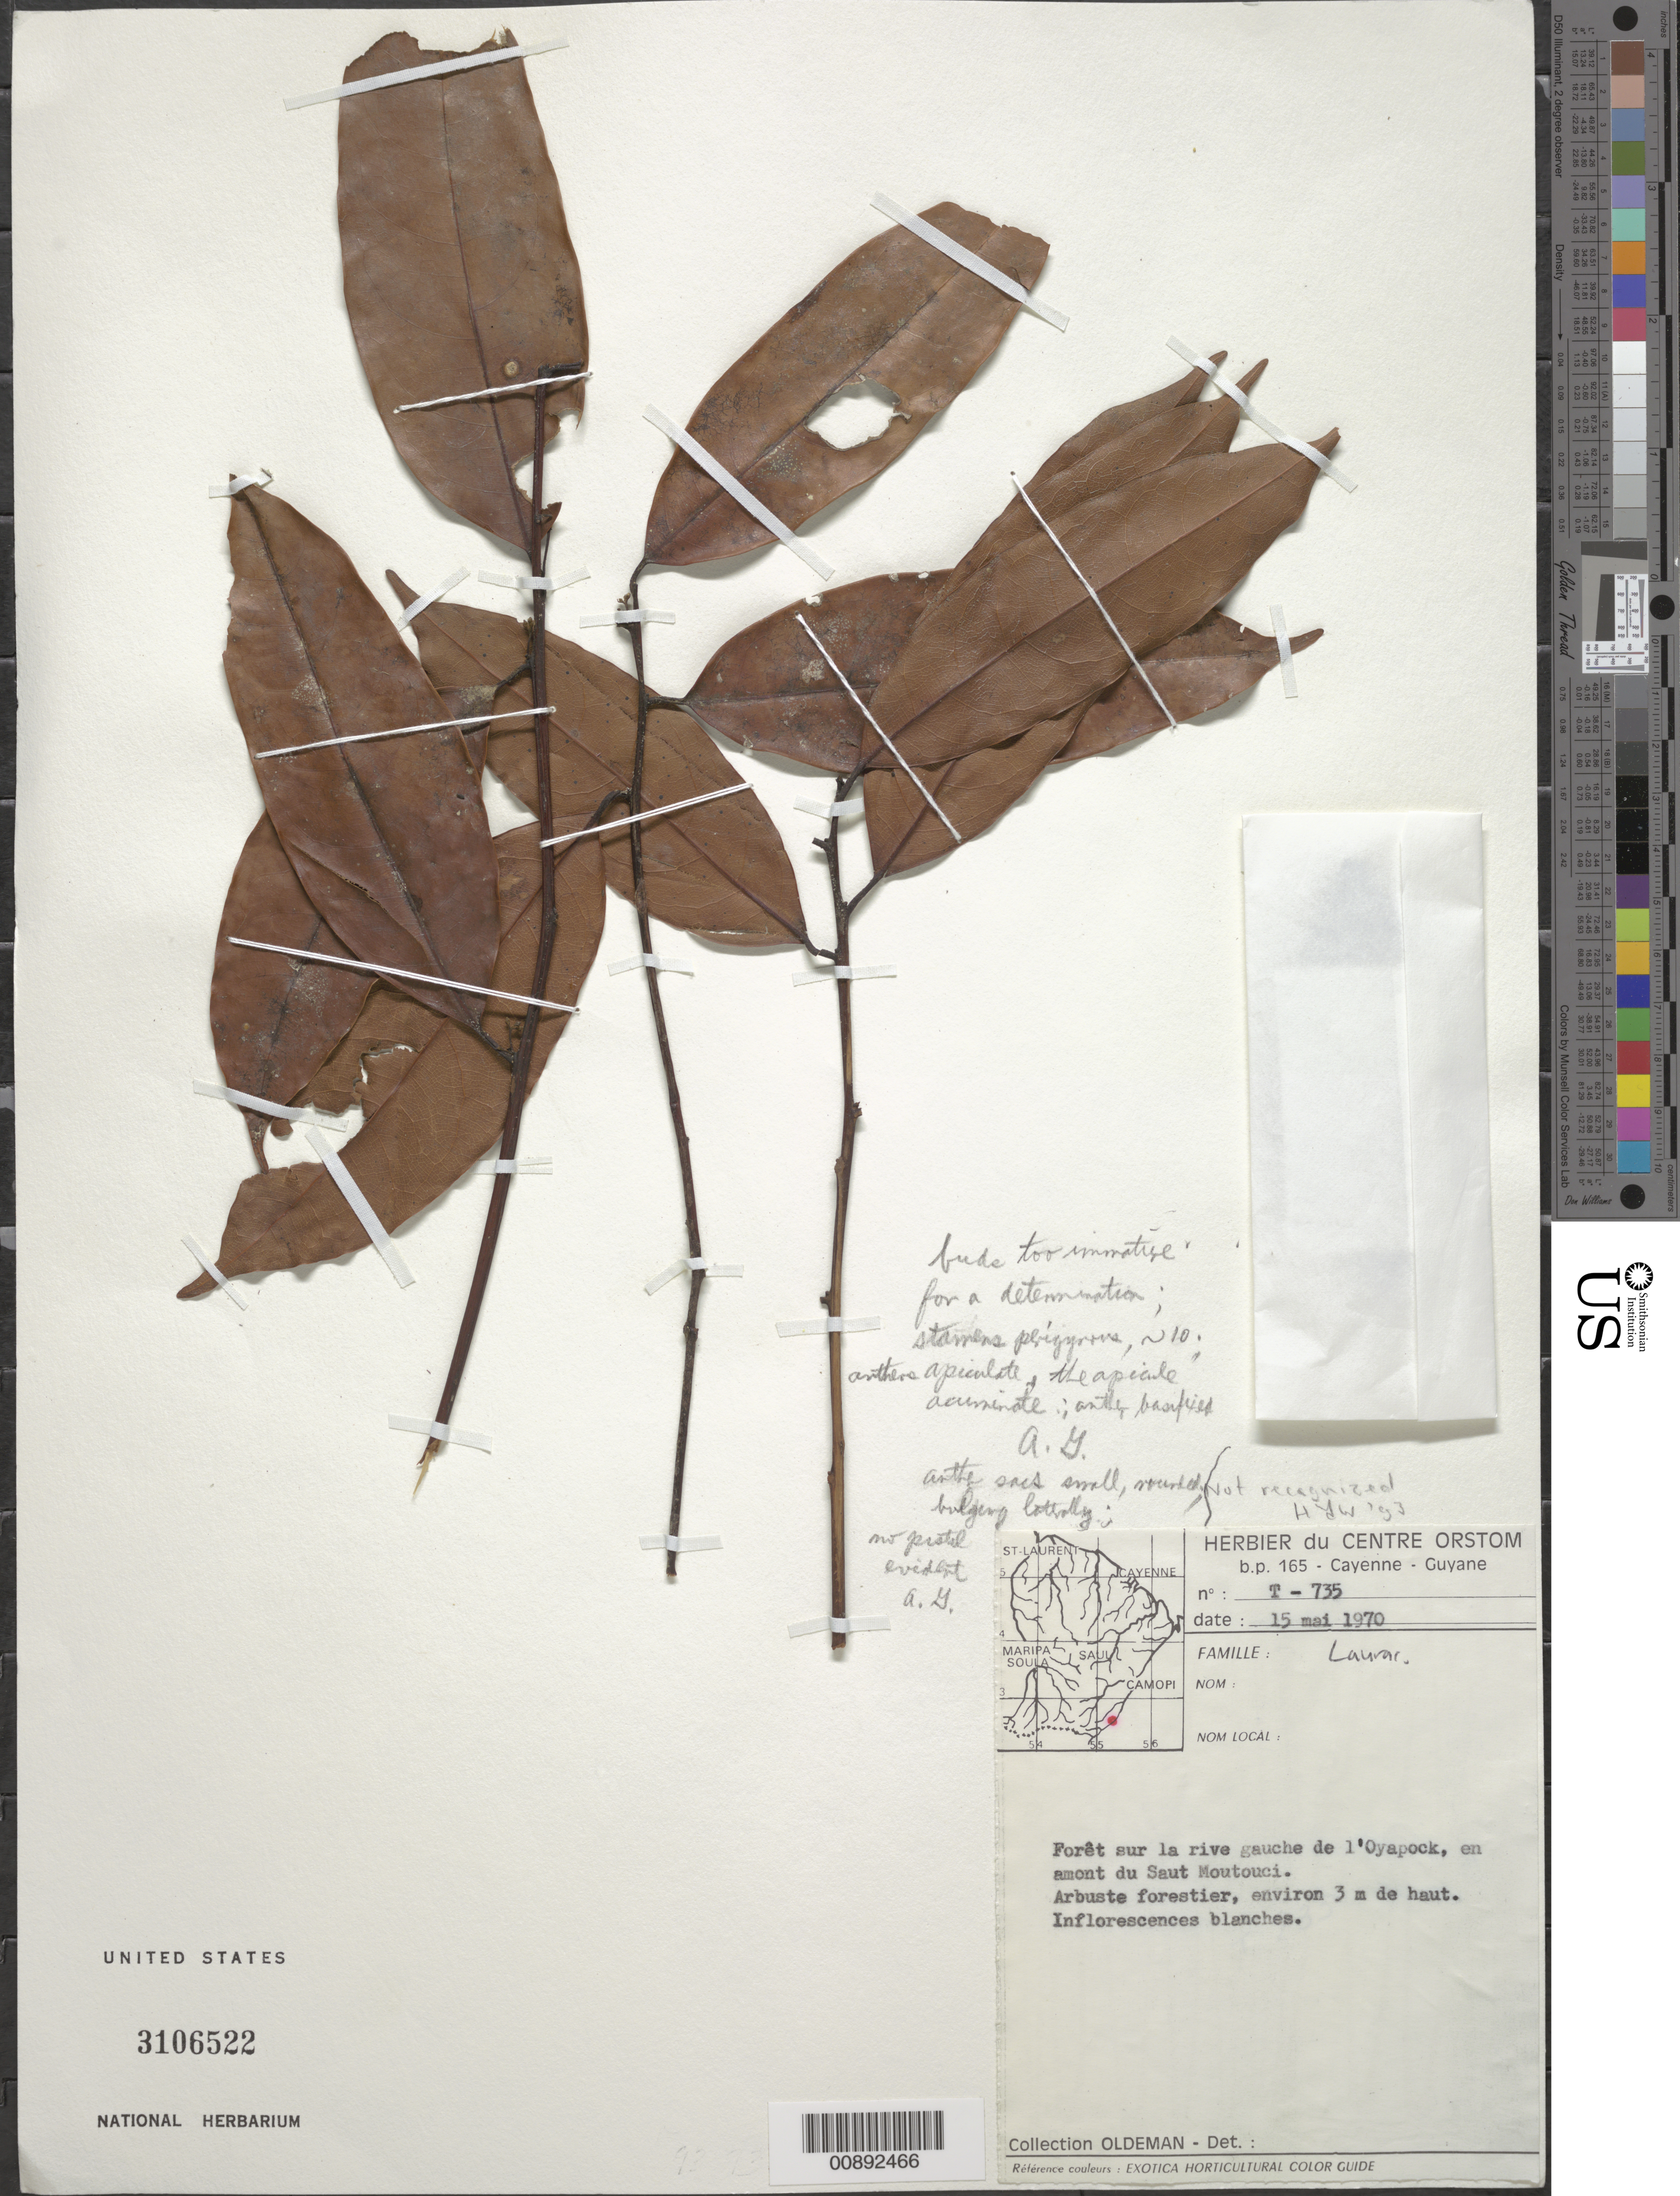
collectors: R. Oldeman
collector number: T 735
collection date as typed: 15-May-70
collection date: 1970-05-15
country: French Guiana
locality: Oyapock, en amont du Saut Moutouci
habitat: Foret sur la rive gauche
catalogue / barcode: US 3106522